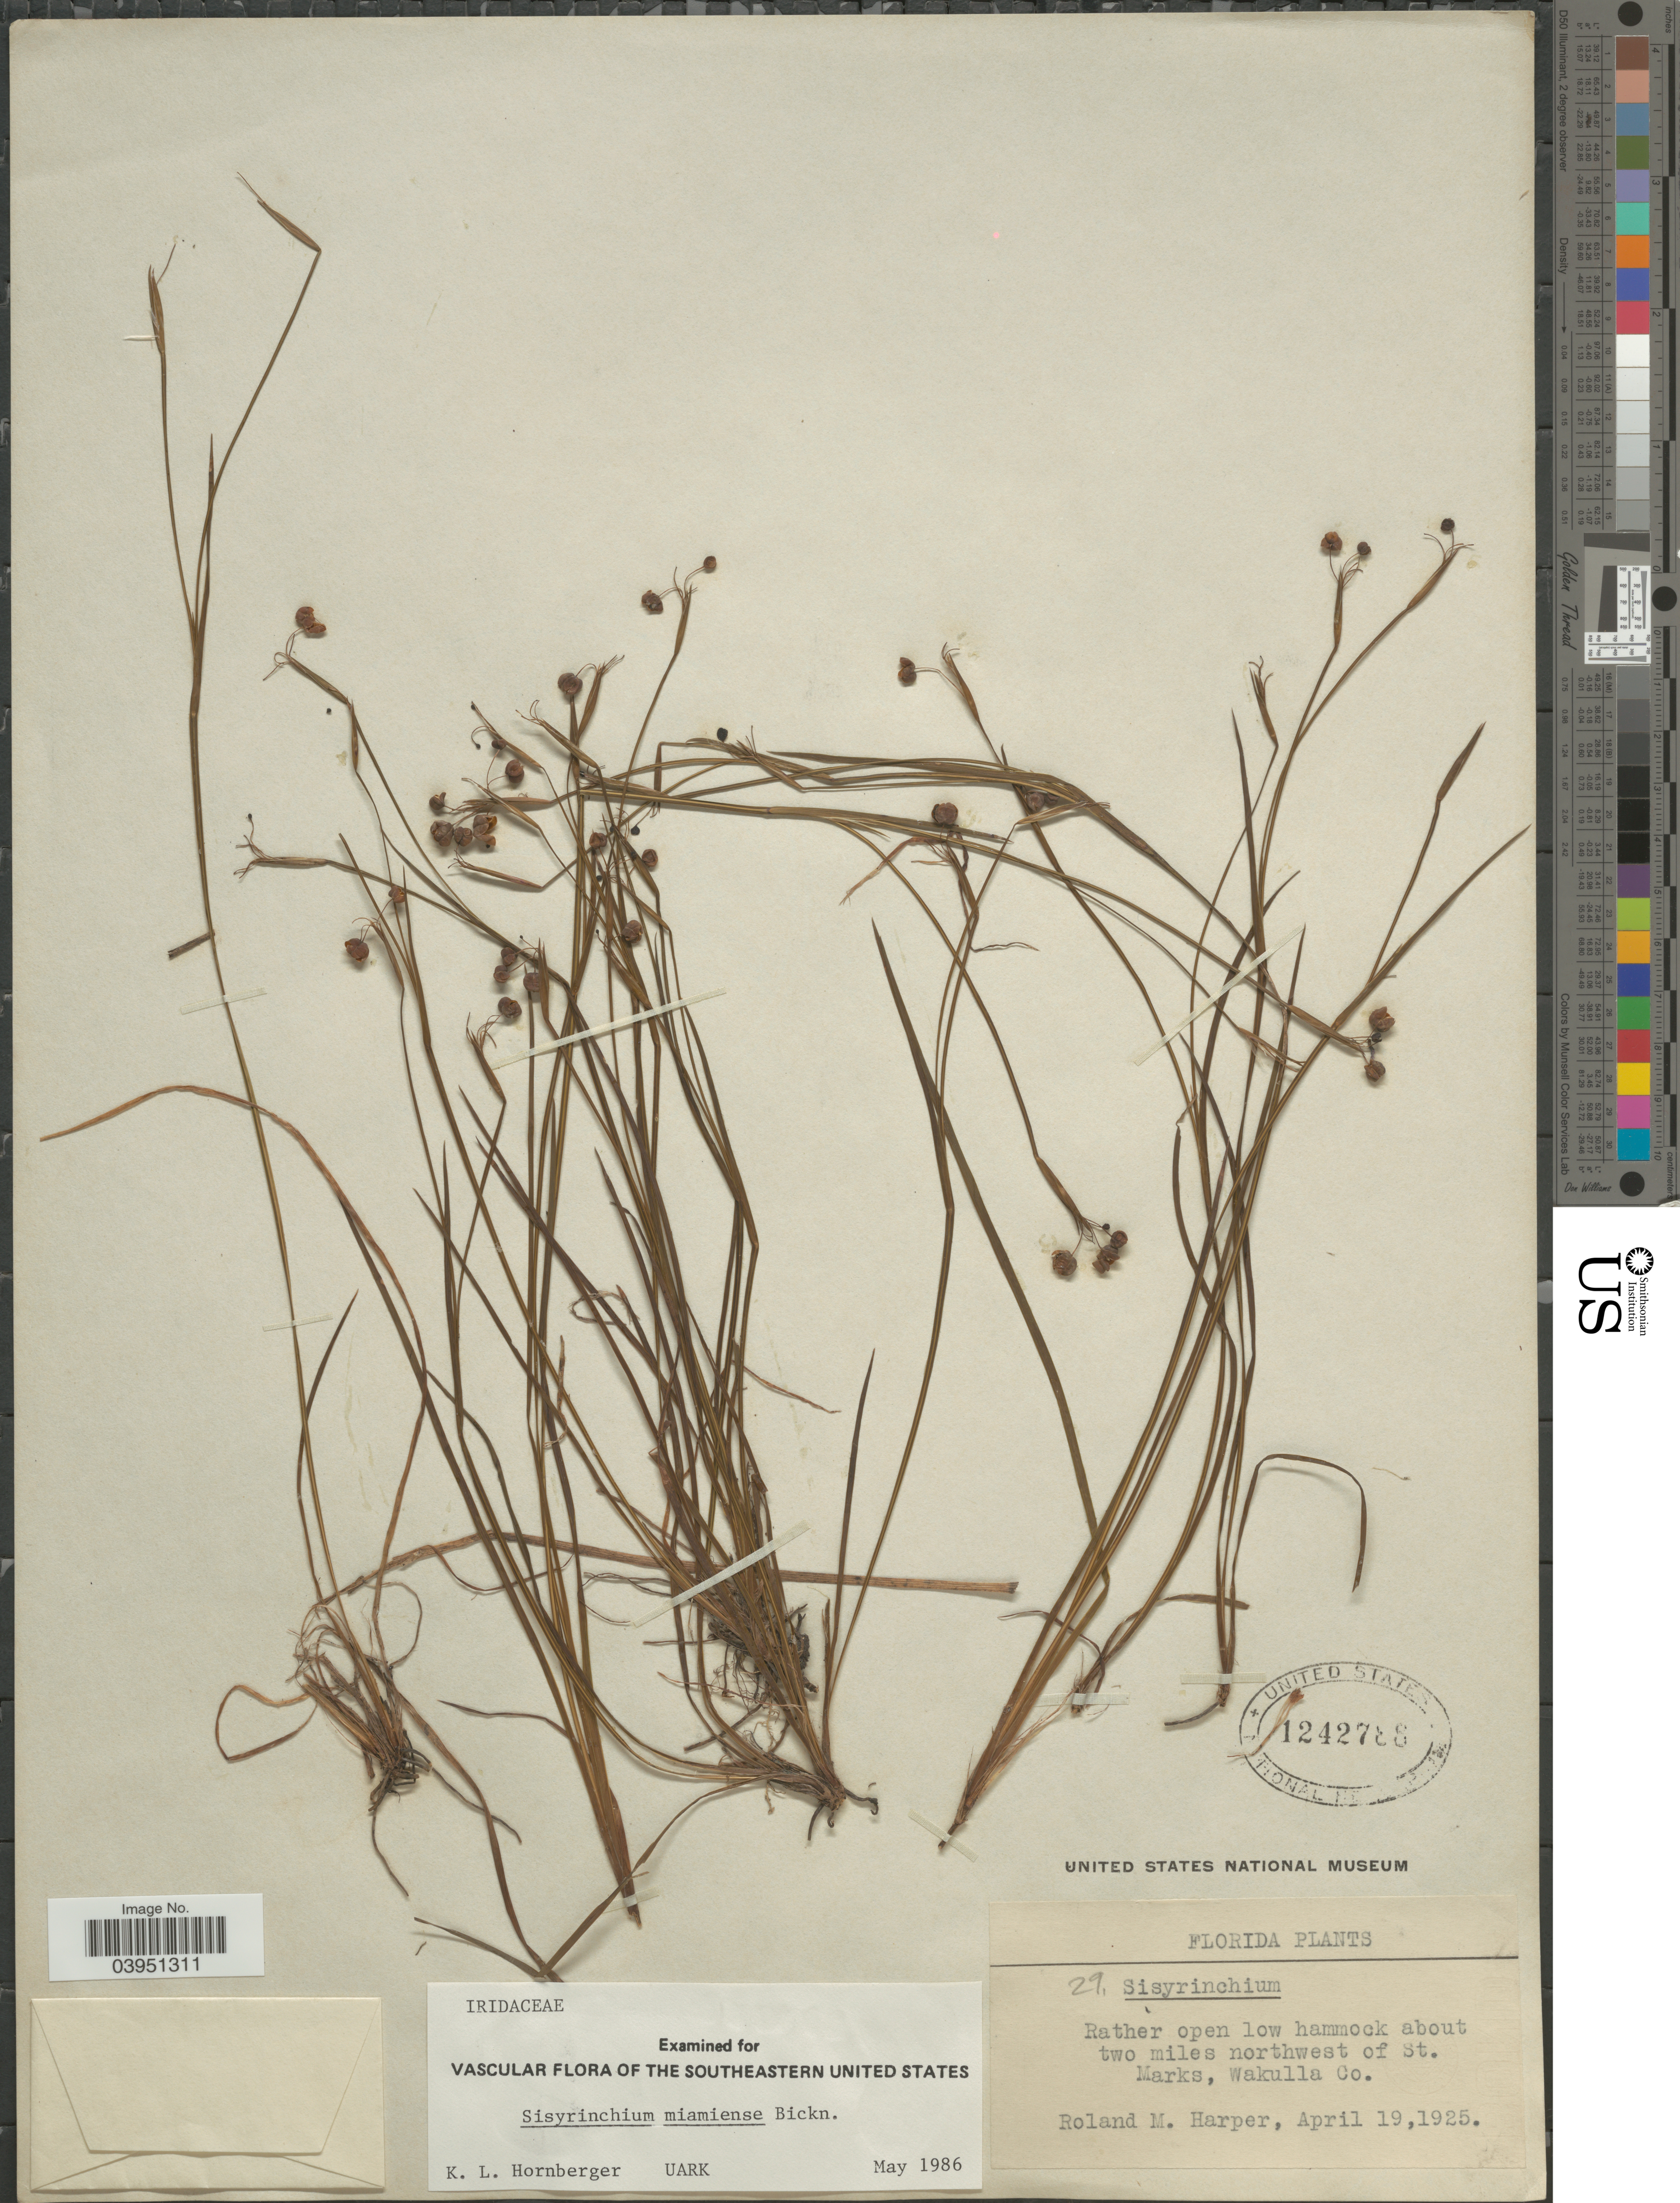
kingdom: Plantae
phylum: Tracheophyta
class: Liliopsida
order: Asparagales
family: Iridaceae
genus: Sisyrinchium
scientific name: Sisyrinchium miamiense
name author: E.P. Bicknell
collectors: R. M. Harper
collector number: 29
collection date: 1925-04-19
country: United States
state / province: Florida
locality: Rather open low hammock about two miles northwest of St. Marks, Wakulla Co.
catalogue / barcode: US 1242788